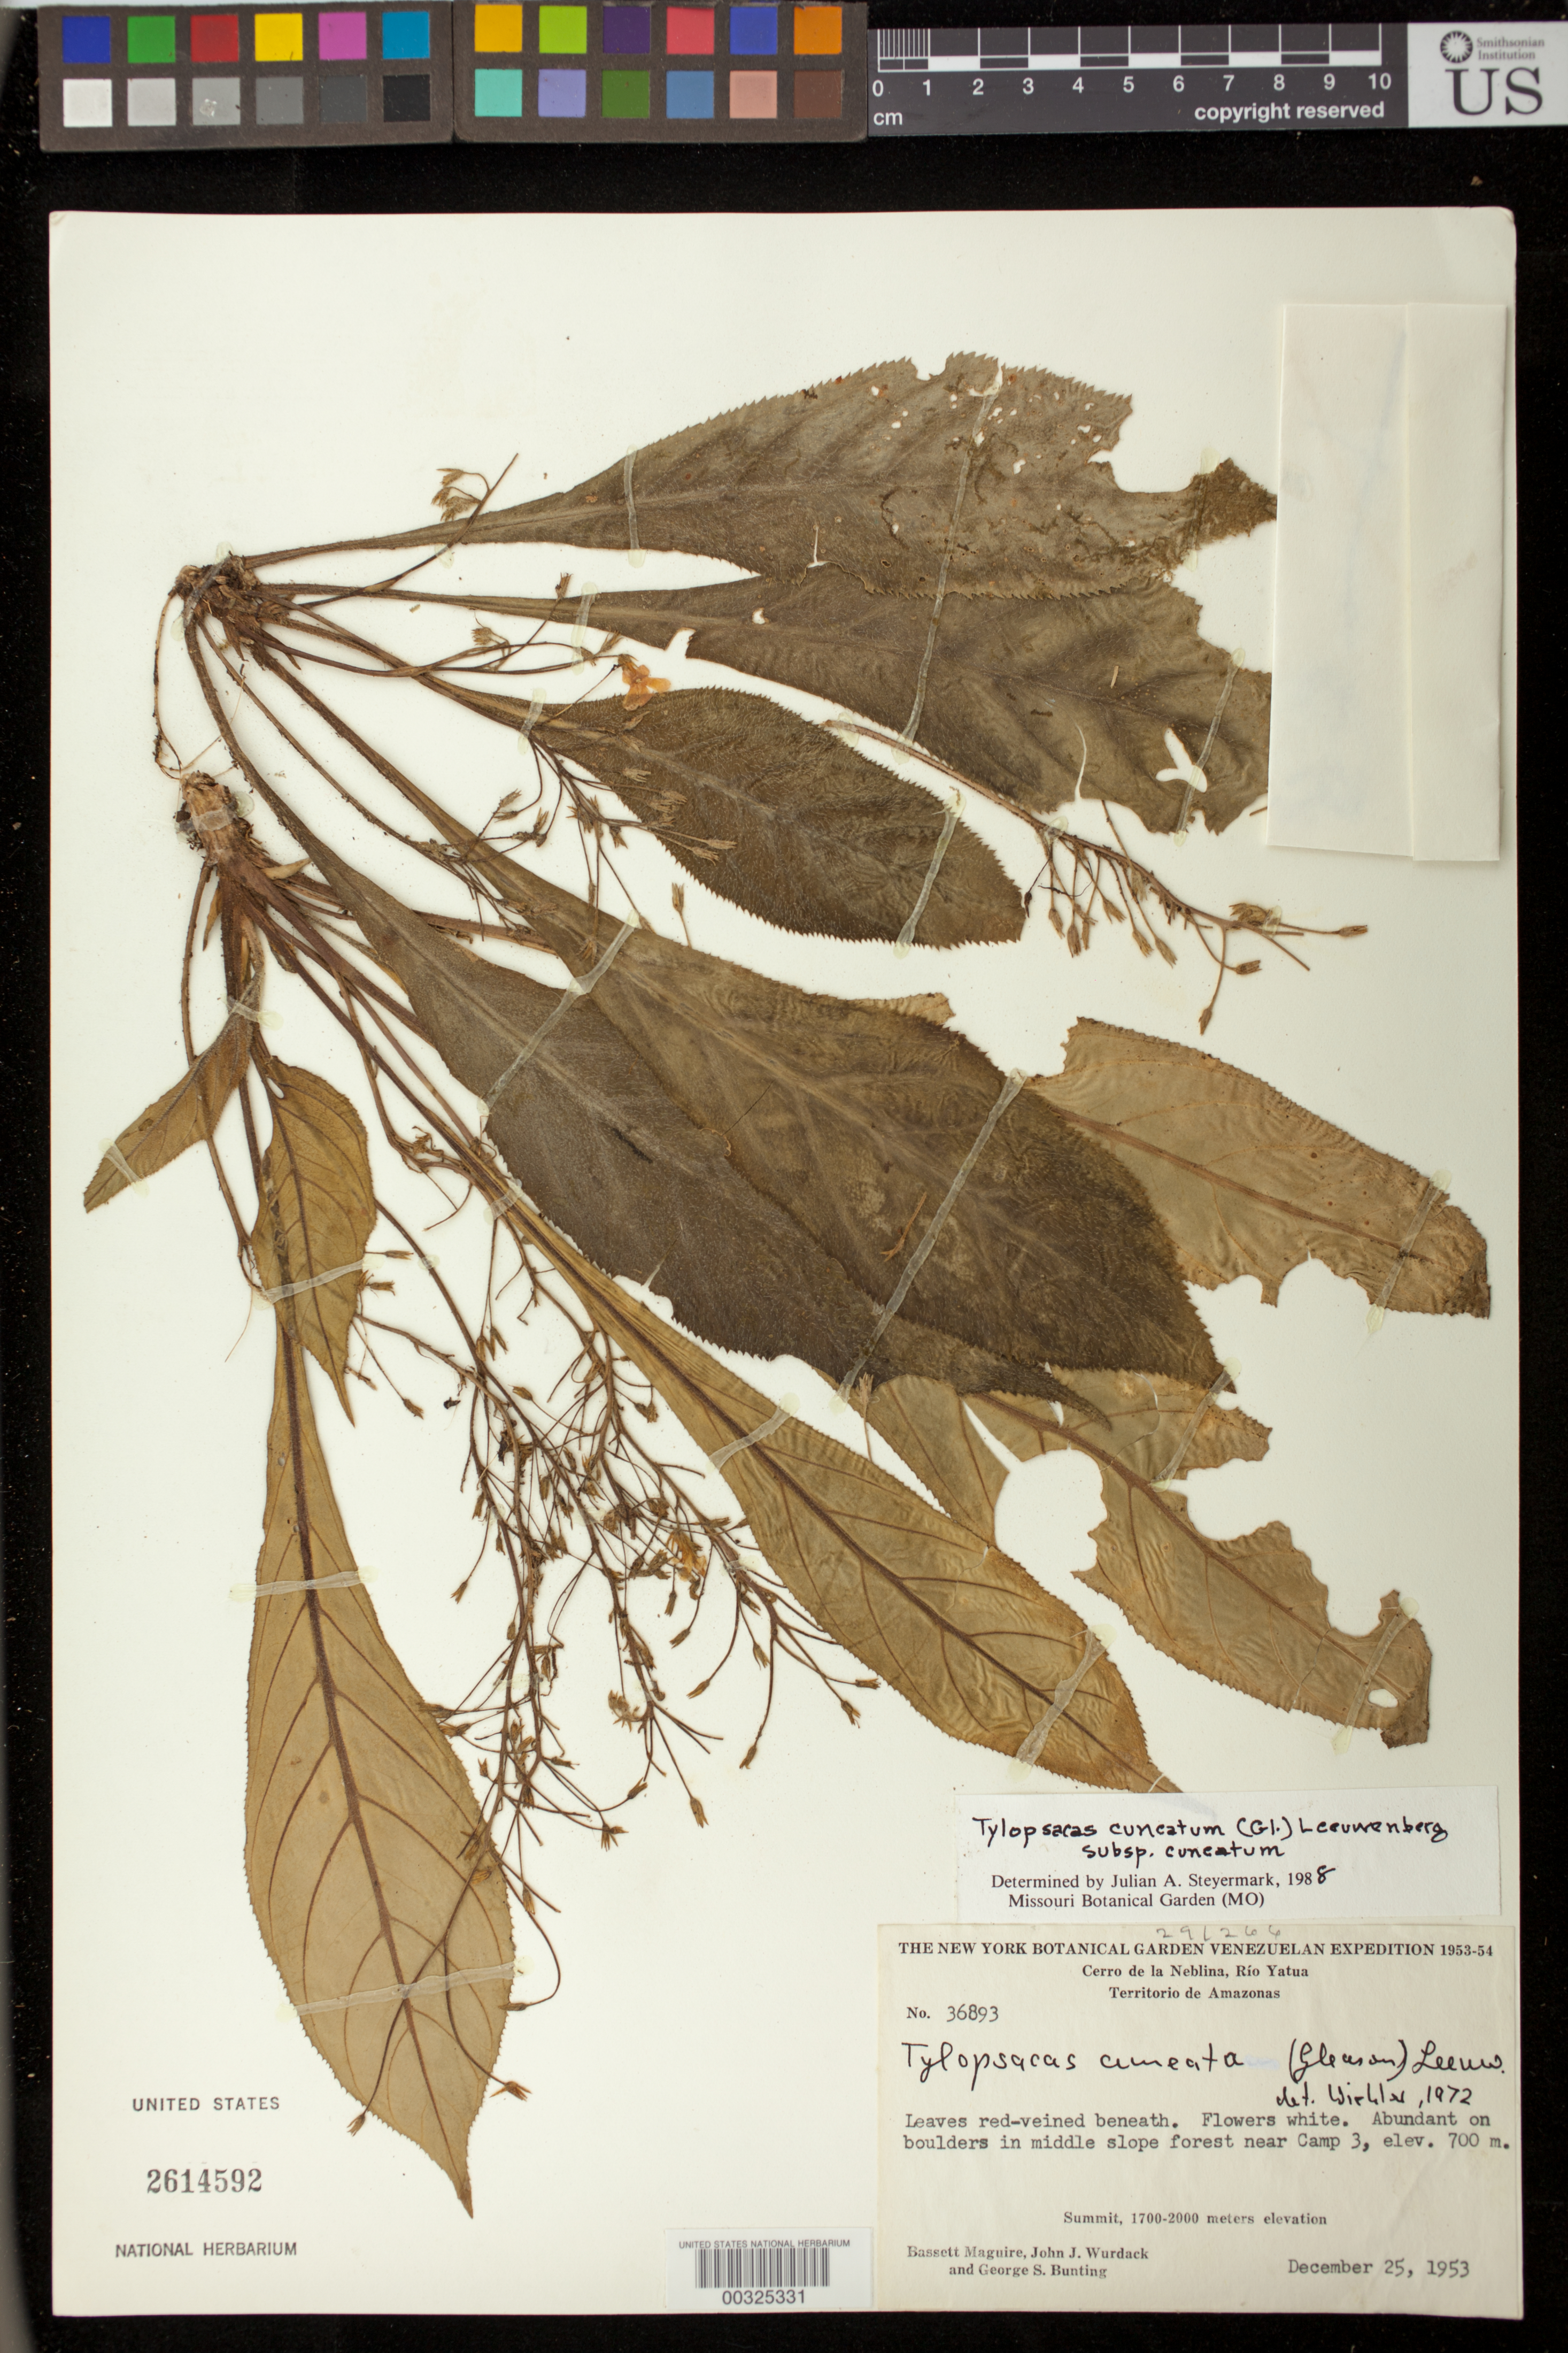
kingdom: Plantae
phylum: Tracheophyta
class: Magnoliopsida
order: Lamiales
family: Gesneriaceae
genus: Tylopsacas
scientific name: Tylopsacas cuneata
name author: (Gleason) Leeuwenb.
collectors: B. Maguire, J. J. Wurdack & G. S. Bunting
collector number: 36893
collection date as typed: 25 Dec 1953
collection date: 1953-12-25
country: Venezuela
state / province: Amazonas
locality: Cerro de La Neblina, Rio Yatua, near camp 3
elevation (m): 700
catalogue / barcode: US 2614592